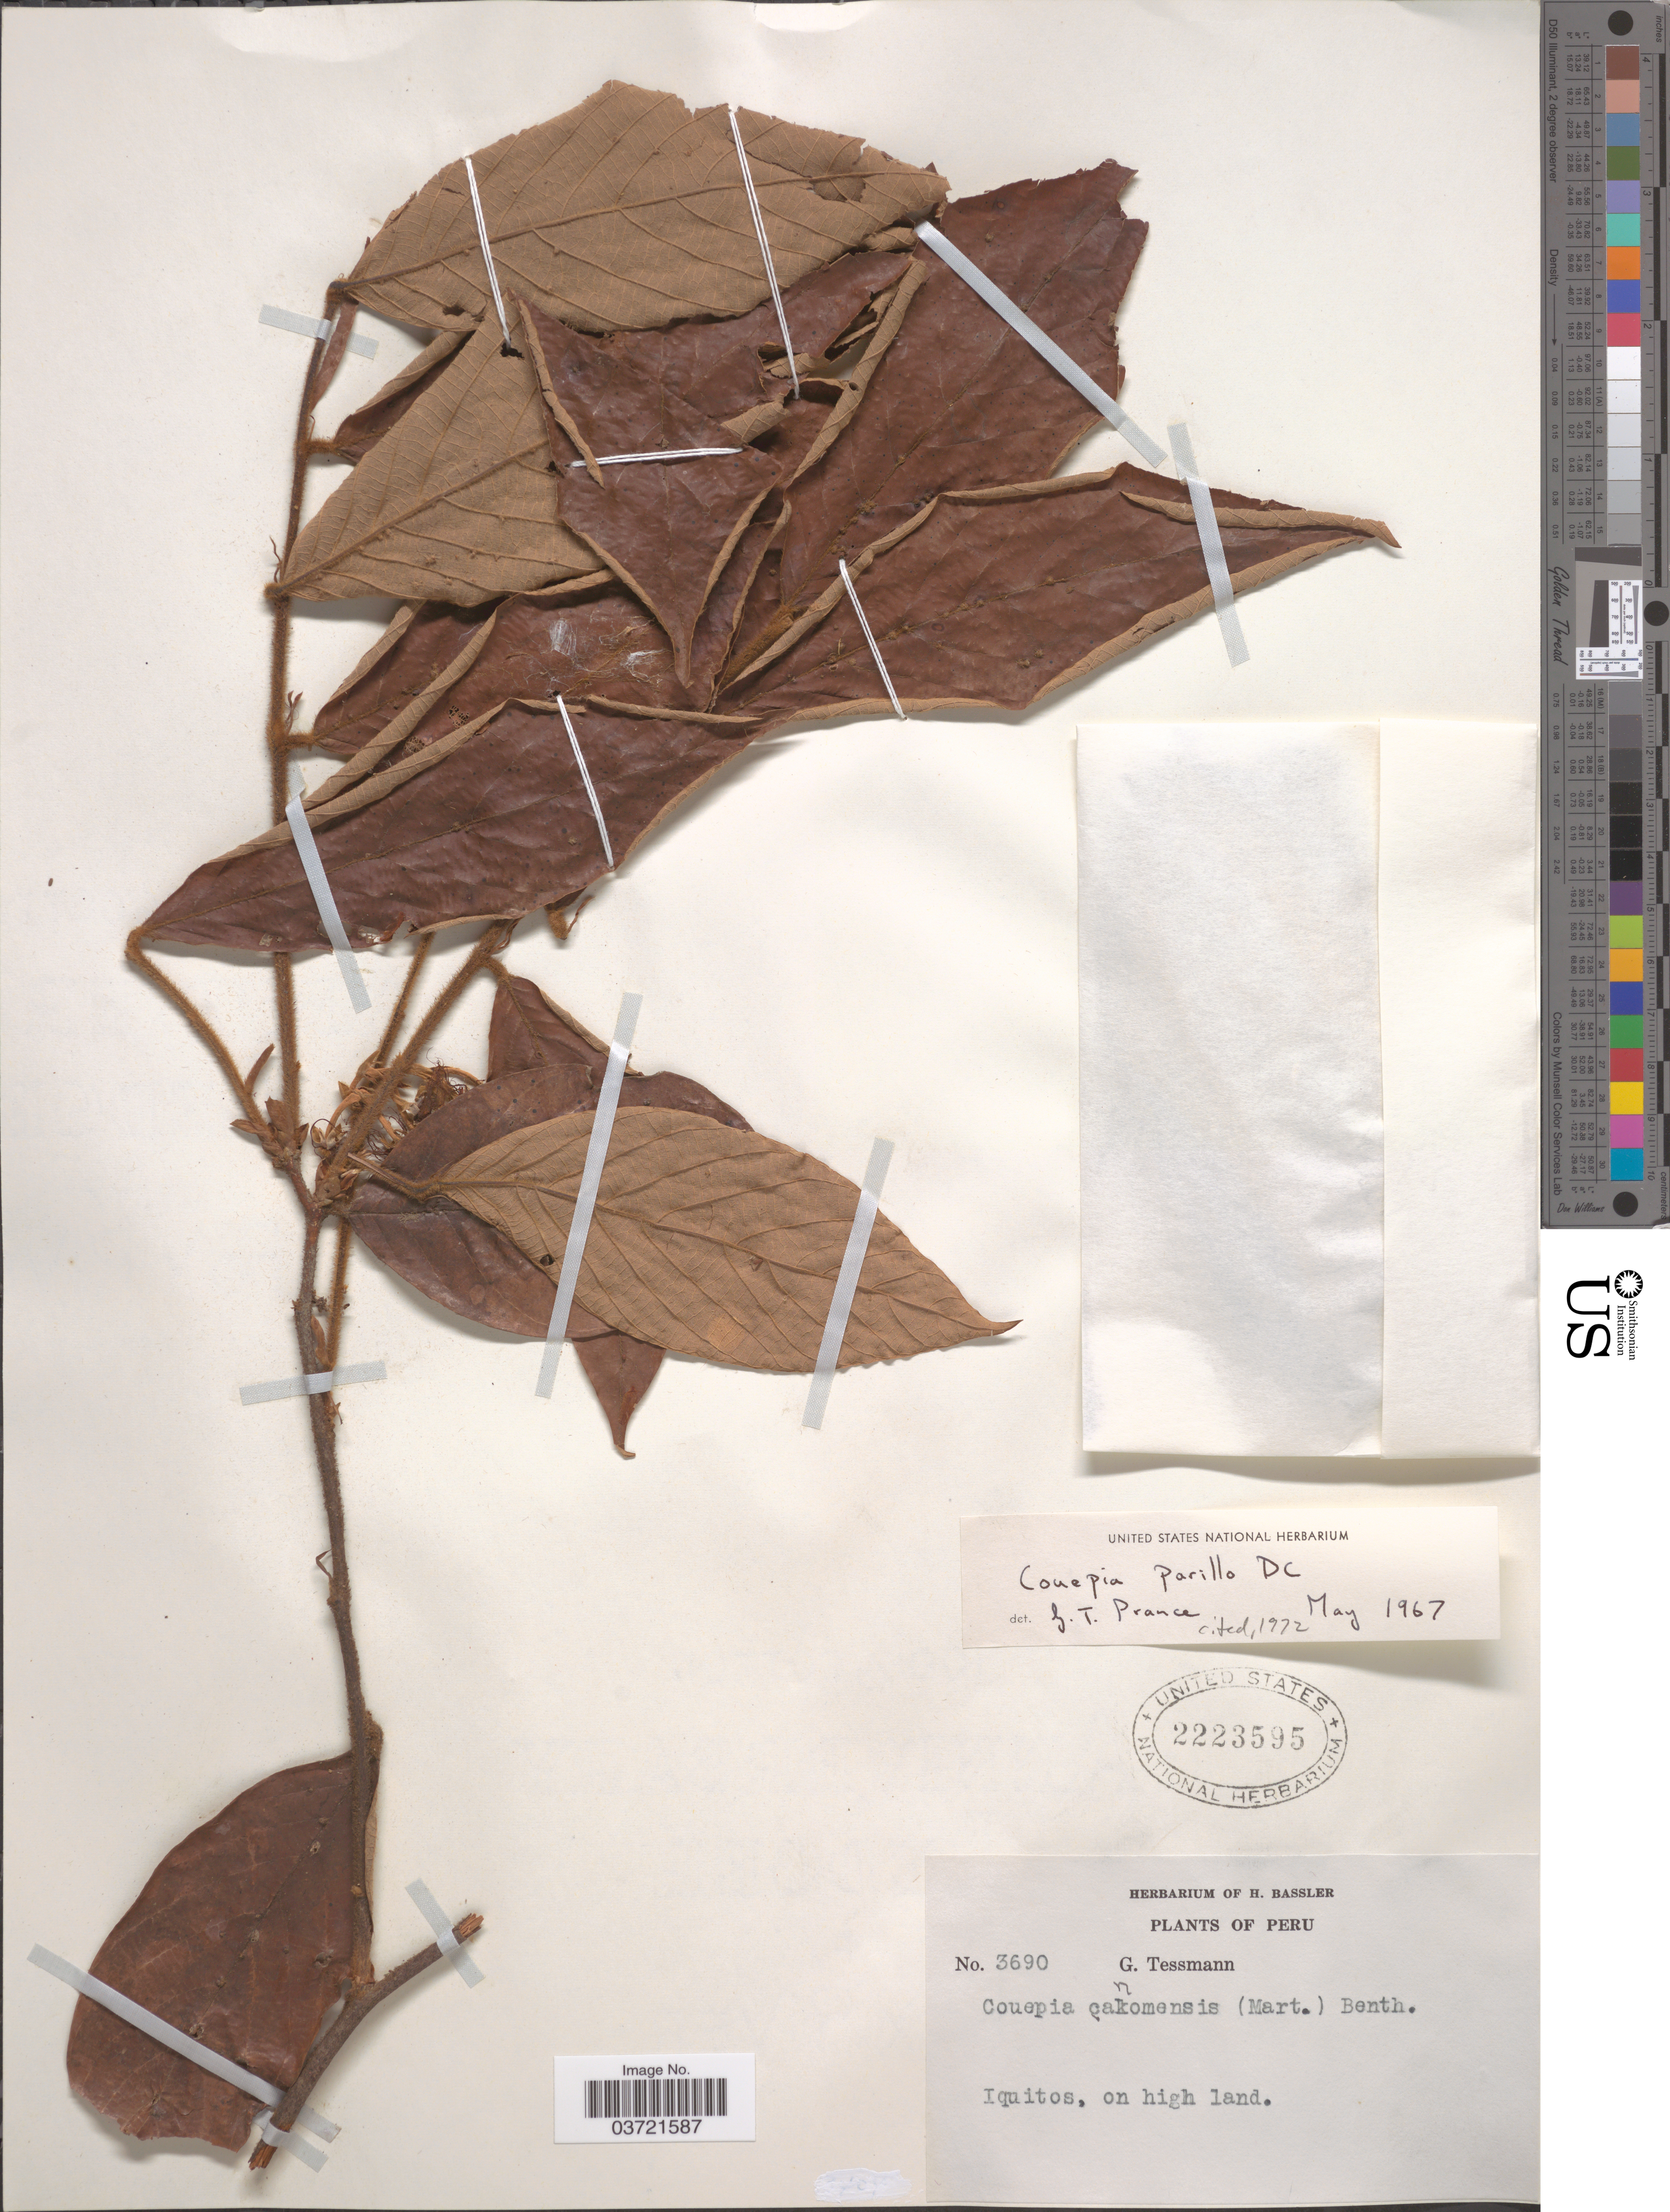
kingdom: Plantae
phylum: Tracheophyta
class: Magnoliopsida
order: Malpighiales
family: Chrysobalanaceae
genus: Gaulettia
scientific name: Gaulettia parillo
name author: (DC.) Sothers & Prance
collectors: G. Tessmann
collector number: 3690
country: Peru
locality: Iquitos.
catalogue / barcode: US 2223595